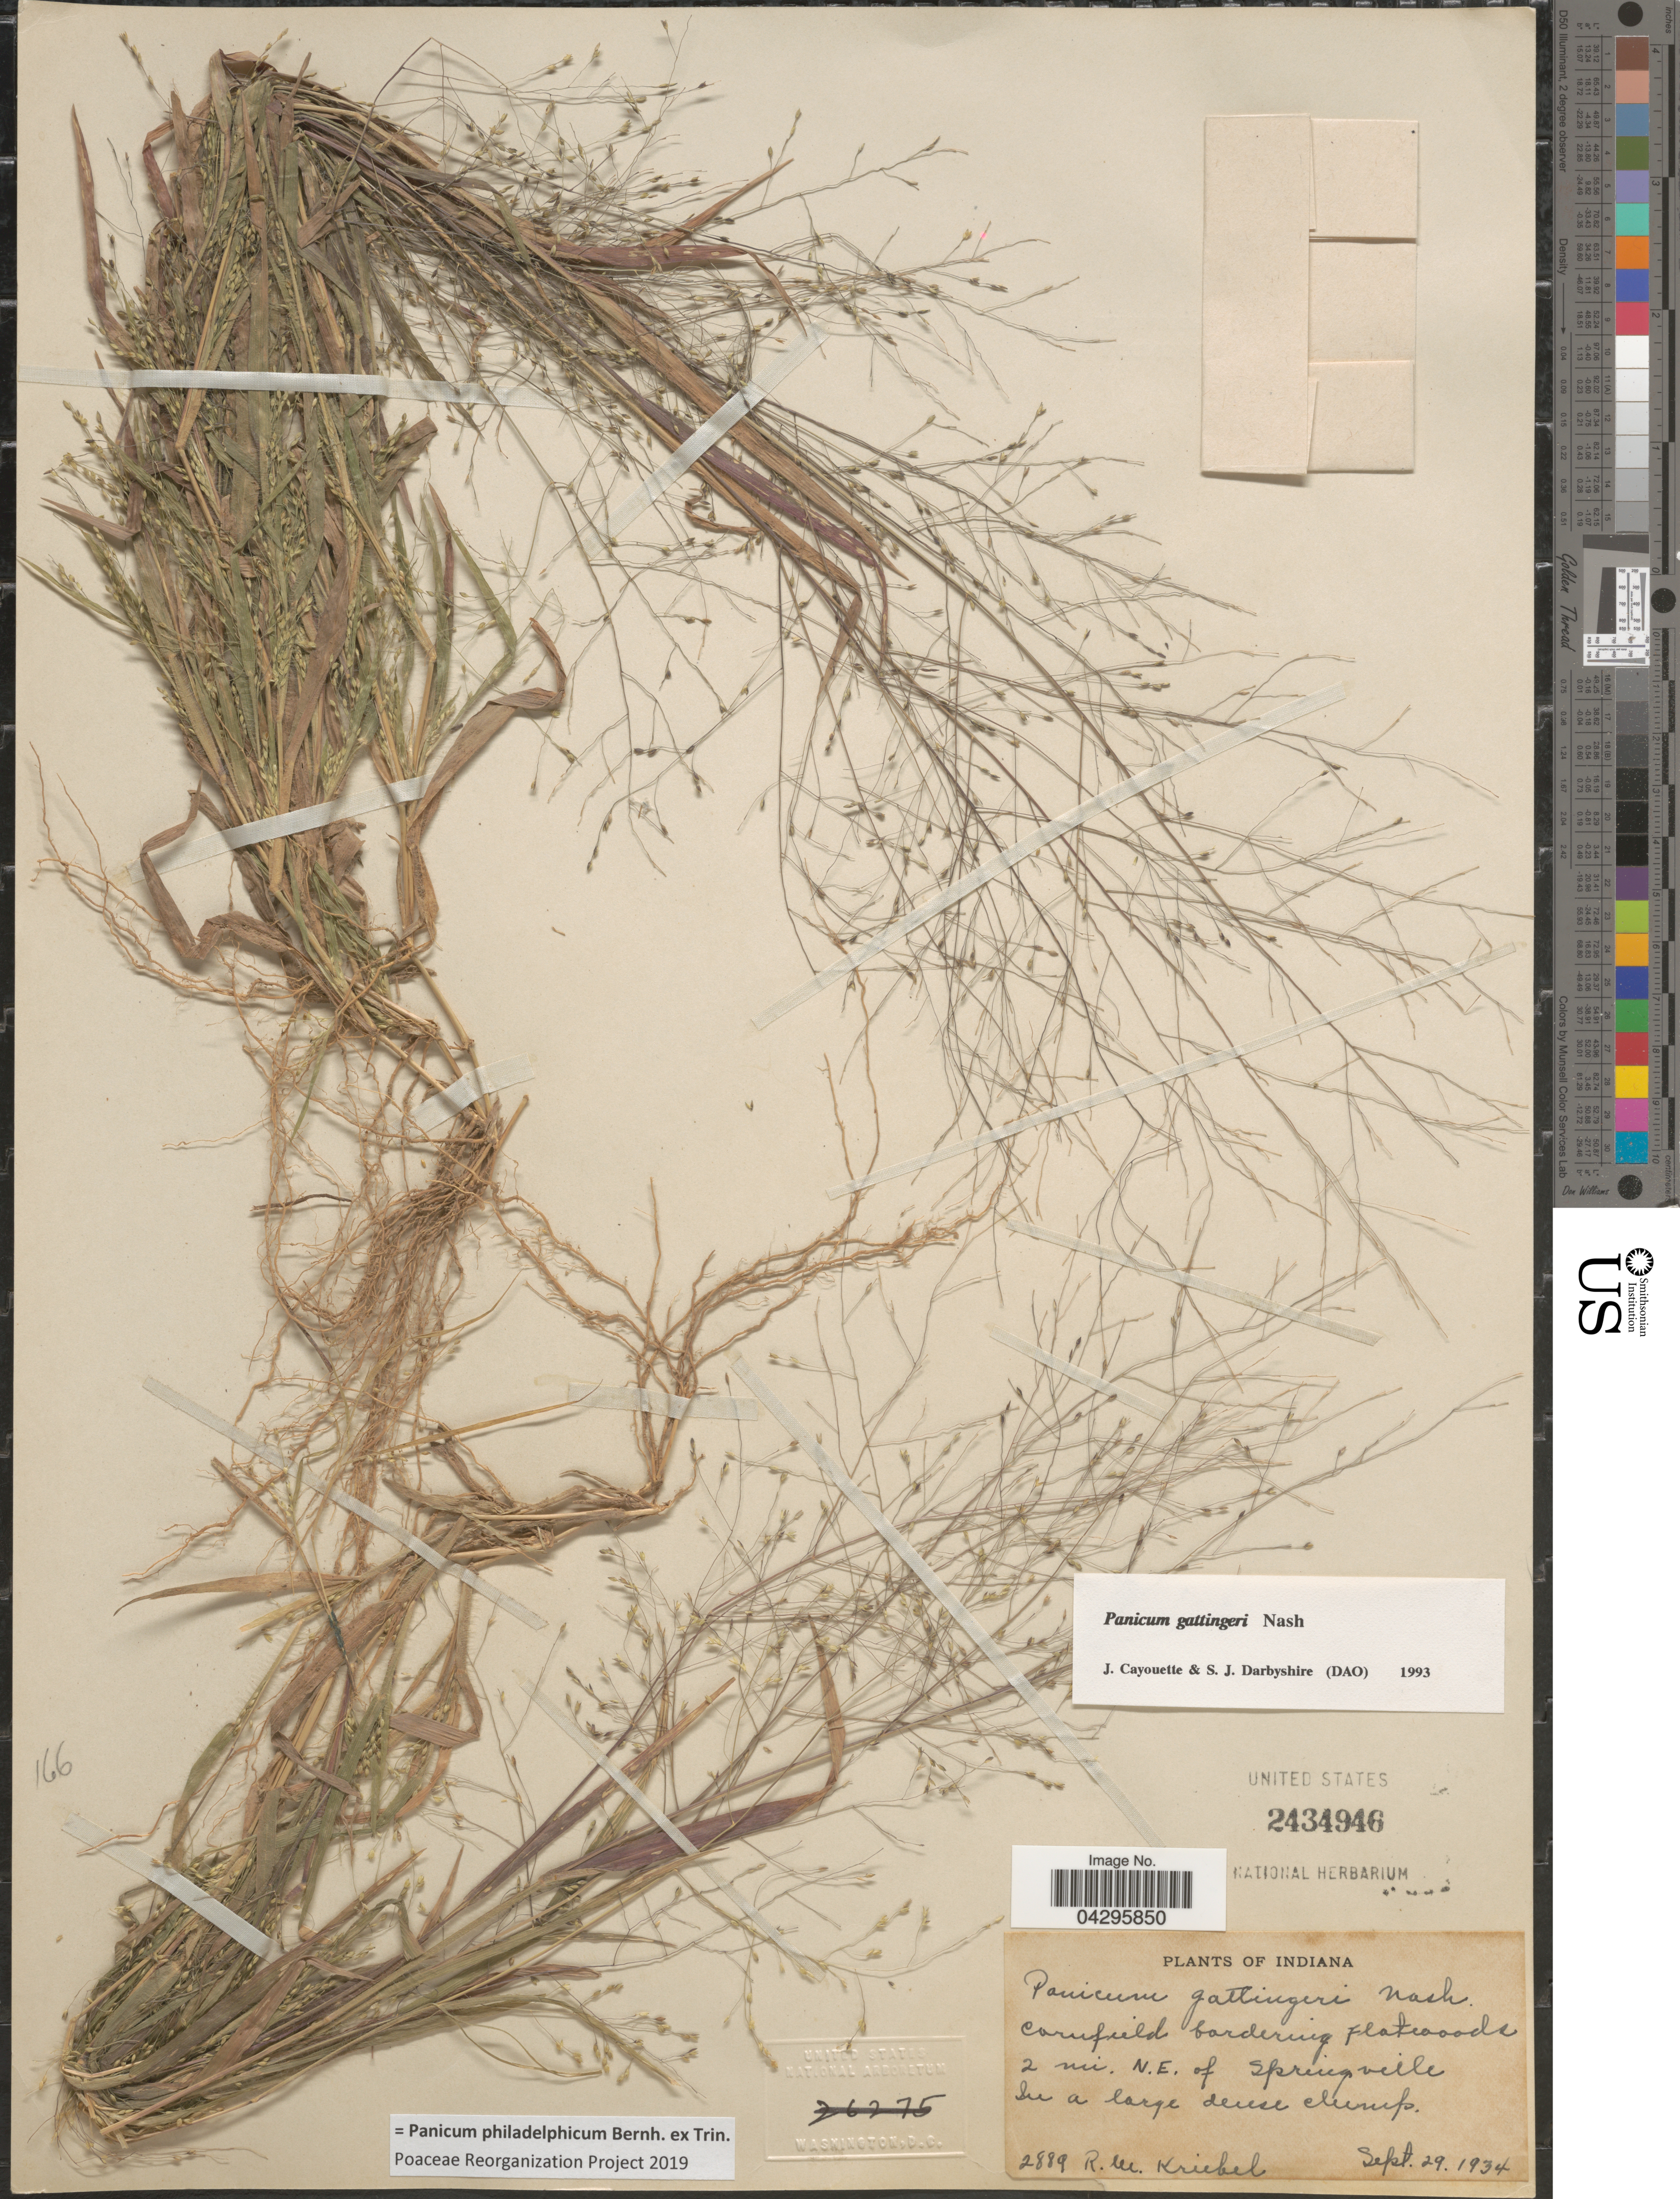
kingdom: Plantae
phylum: Tracheophyta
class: Liliopsida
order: Poales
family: Poaceae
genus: Panicum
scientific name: Panicum philadelphicum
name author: Bernh. ex Trin.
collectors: R. M. Kriebel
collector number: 2889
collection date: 1934-09-29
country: United States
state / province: Indiana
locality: Cornfield bordering flatwoods 2 mi. N.E. of Springville.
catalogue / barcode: US 2434946